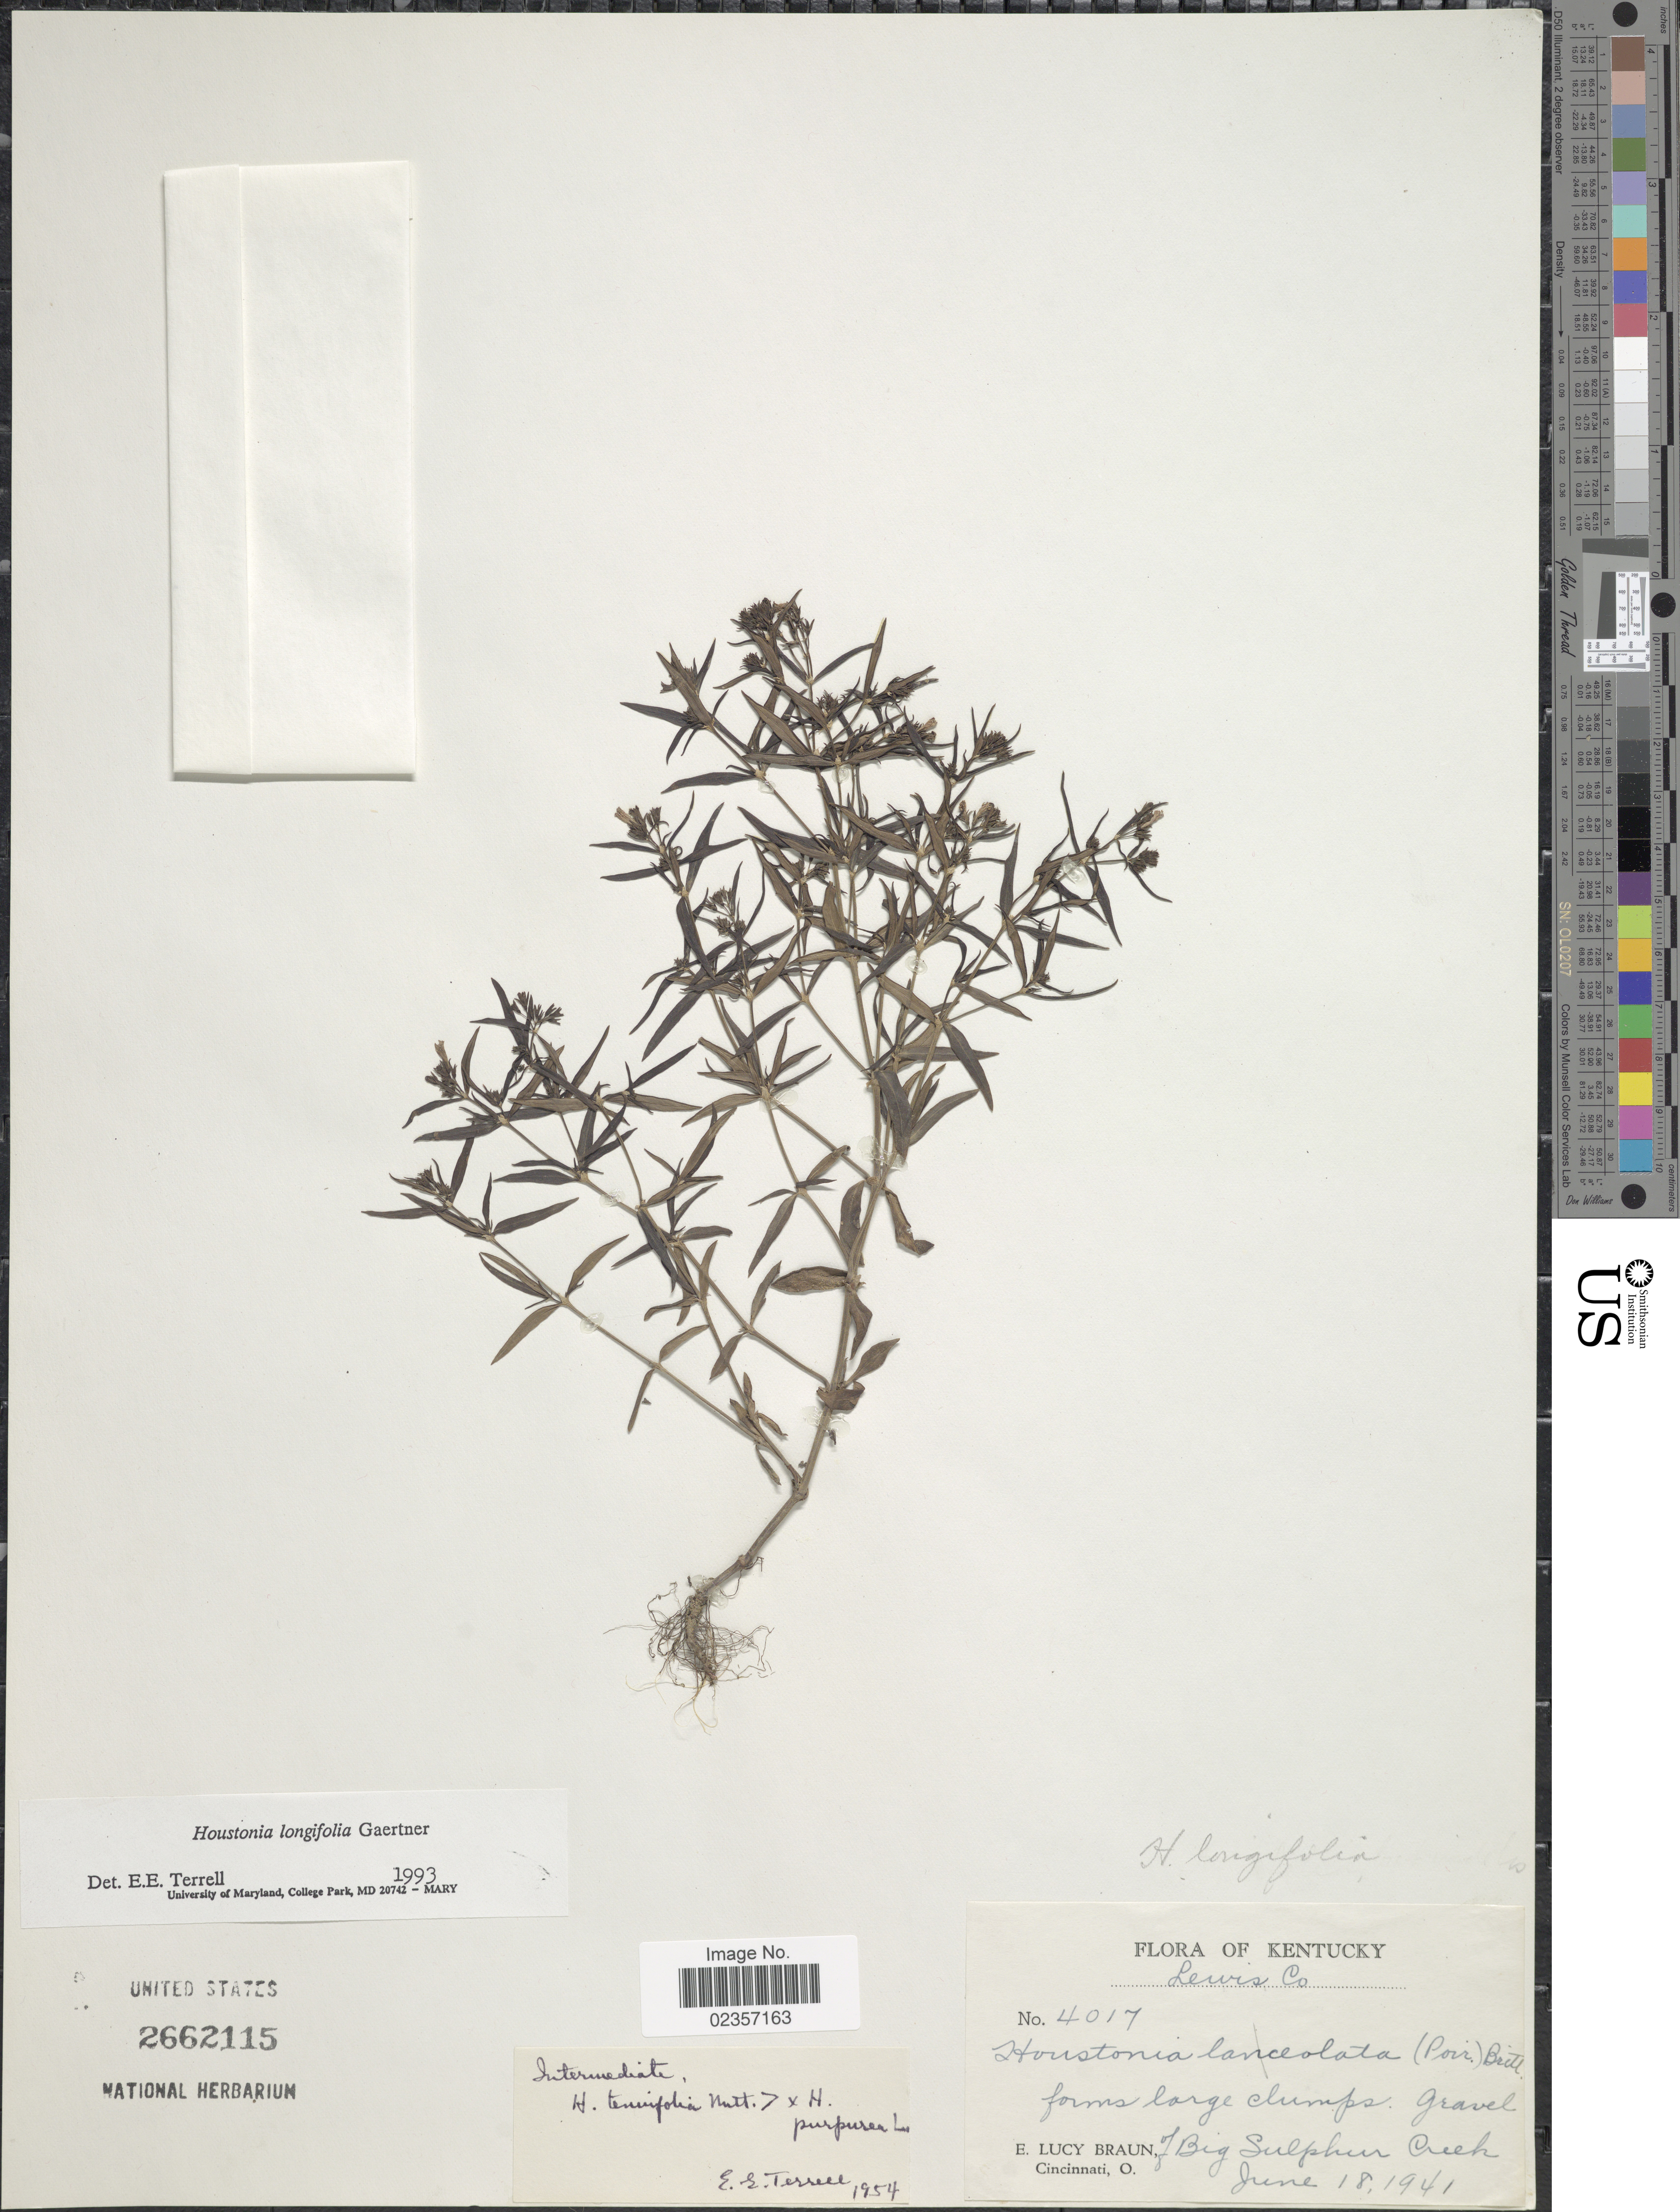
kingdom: Plantae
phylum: Tracheophyta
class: Magnoliopsida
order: Gentianales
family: Rubiaceae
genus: Houstonia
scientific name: Houstonia longifolia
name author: Gaertn.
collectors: E. L. Braun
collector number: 4017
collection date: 1941-06-18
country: United States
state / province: Ohio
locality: Lewis Co, forms large clumps.Gravel of Big Sulphur Creek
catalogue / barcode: US 2662115